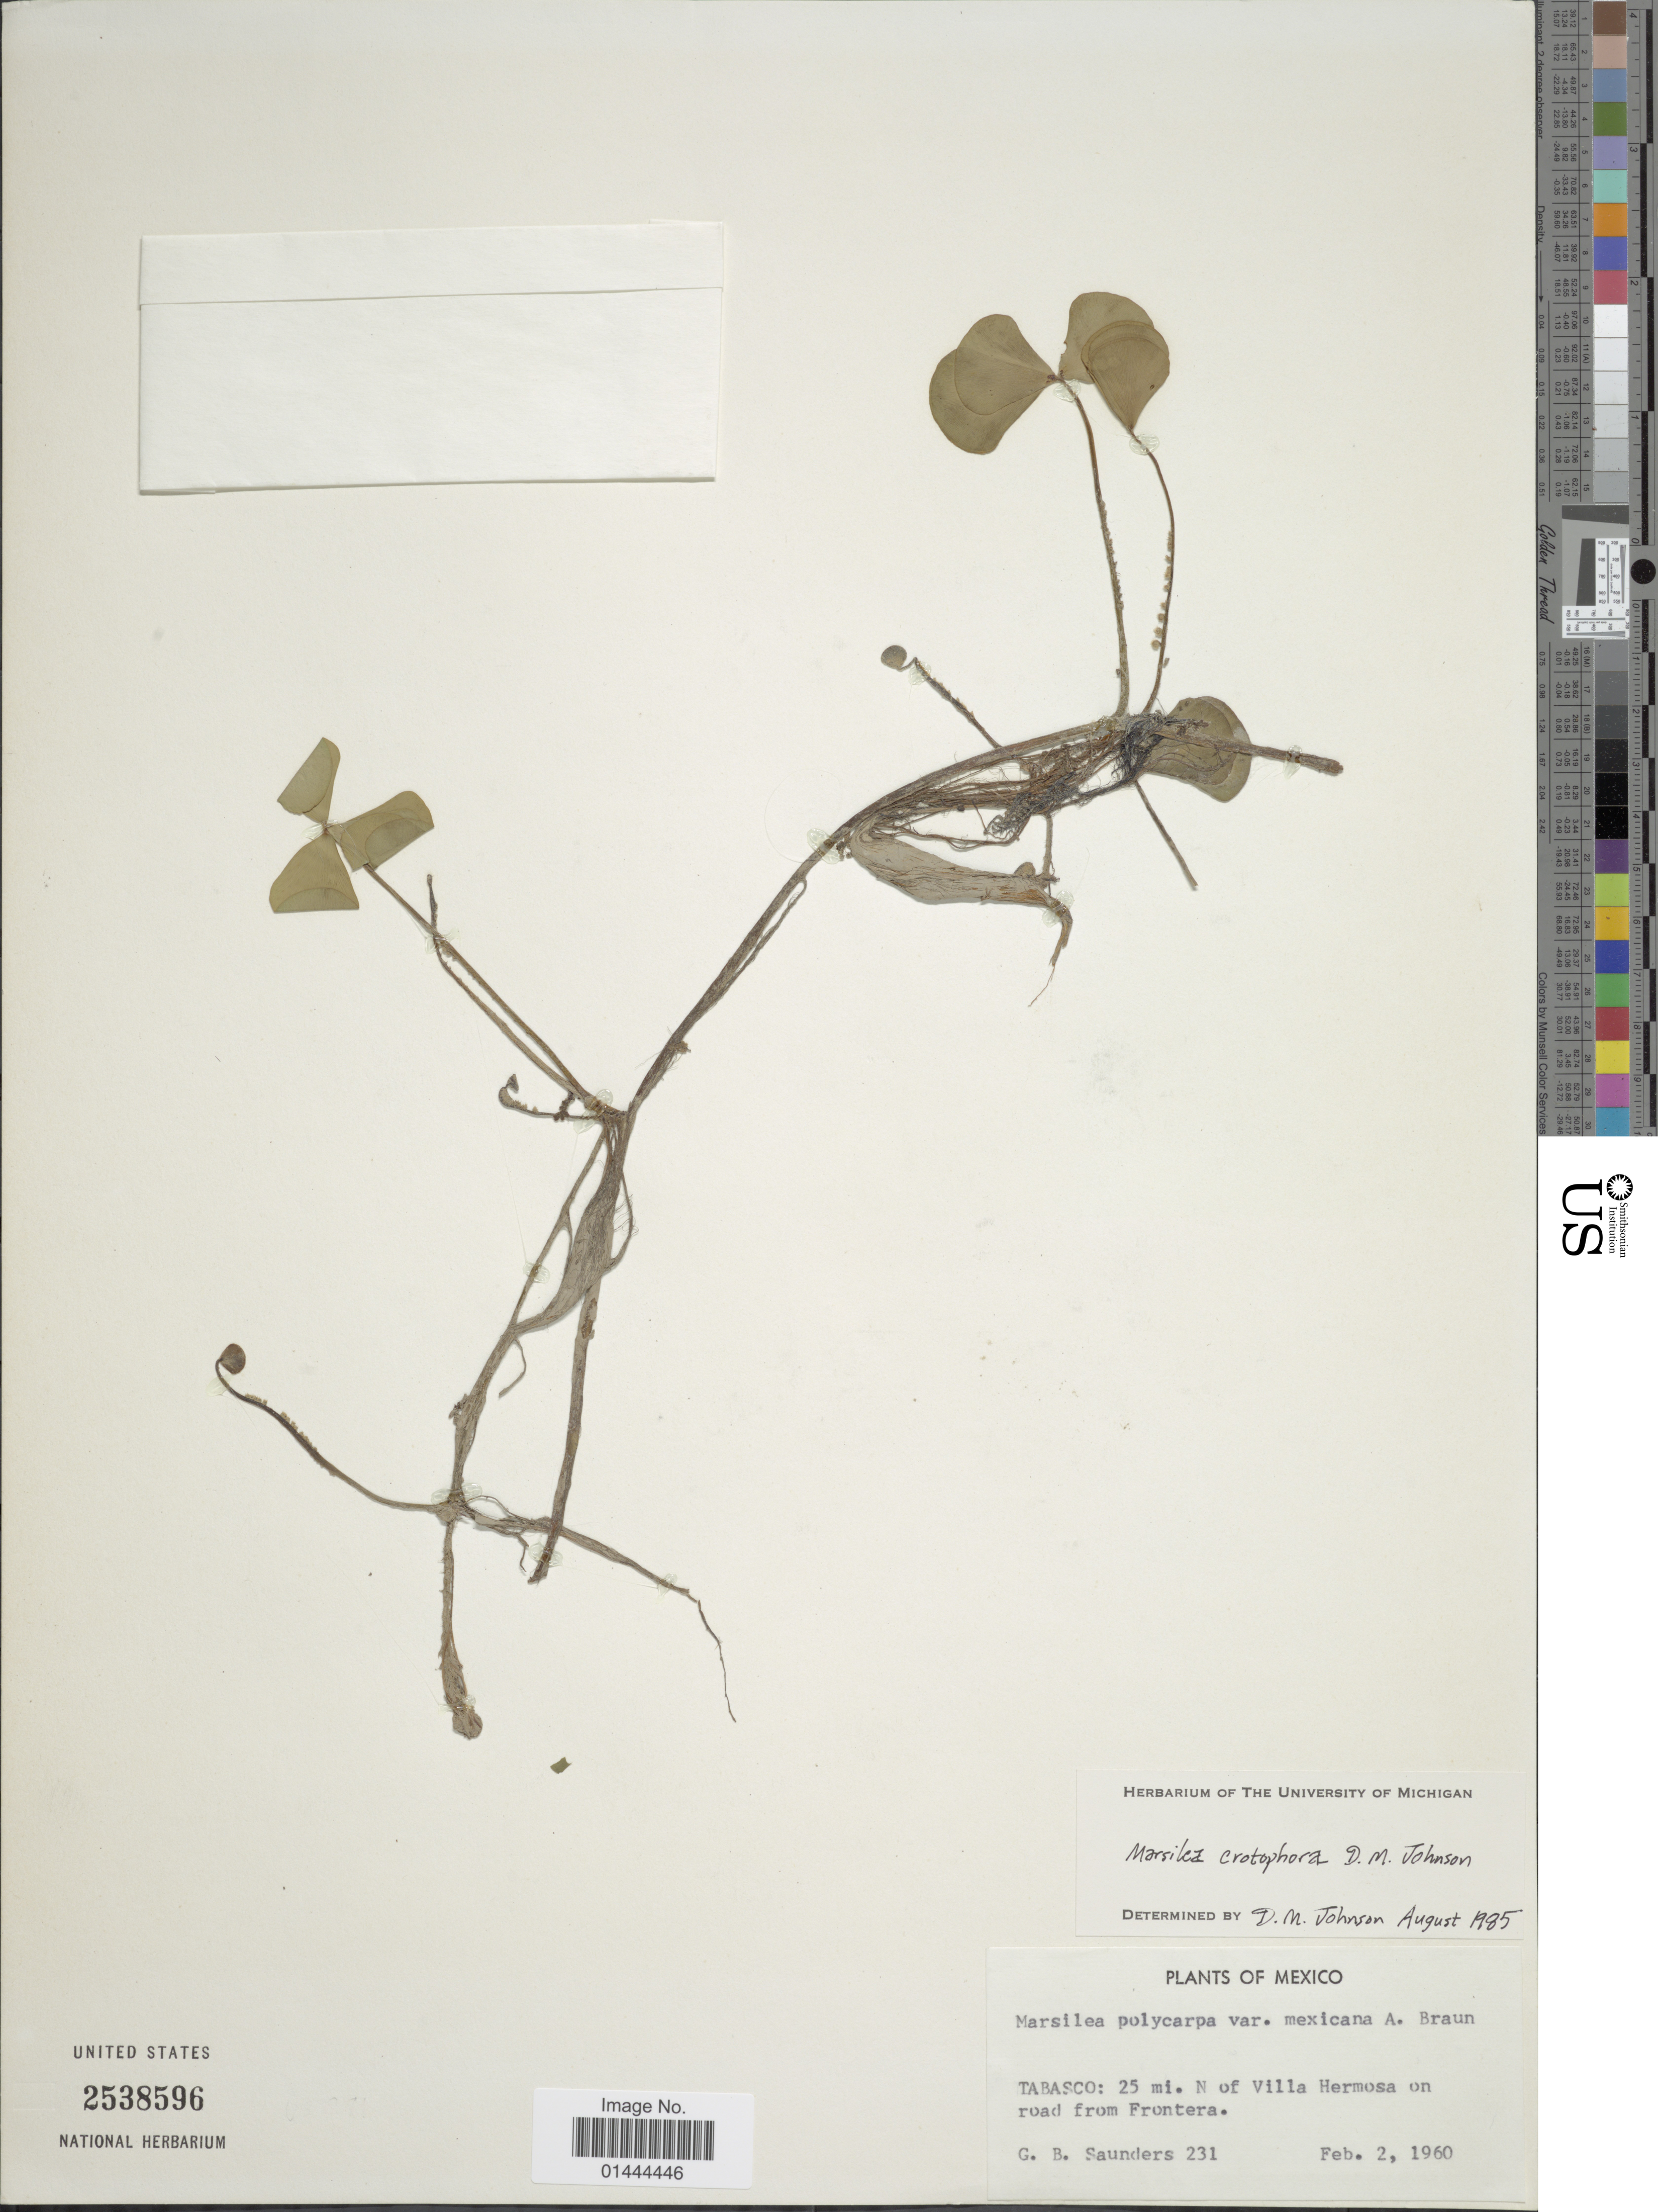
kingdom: Plantae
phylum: Tracheophyta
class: Polypodiopsida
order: Salviniales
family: Marsileaceae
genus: Marsilea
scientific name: Marsilea crotophora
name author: D.M. Johnson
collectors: G. B. Saunders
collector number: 231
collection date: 1960-02-02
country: Mexico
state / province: Tabasco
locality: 25 mi. N of Villa Hermosa on road from Frontera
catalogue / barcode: US 2538596